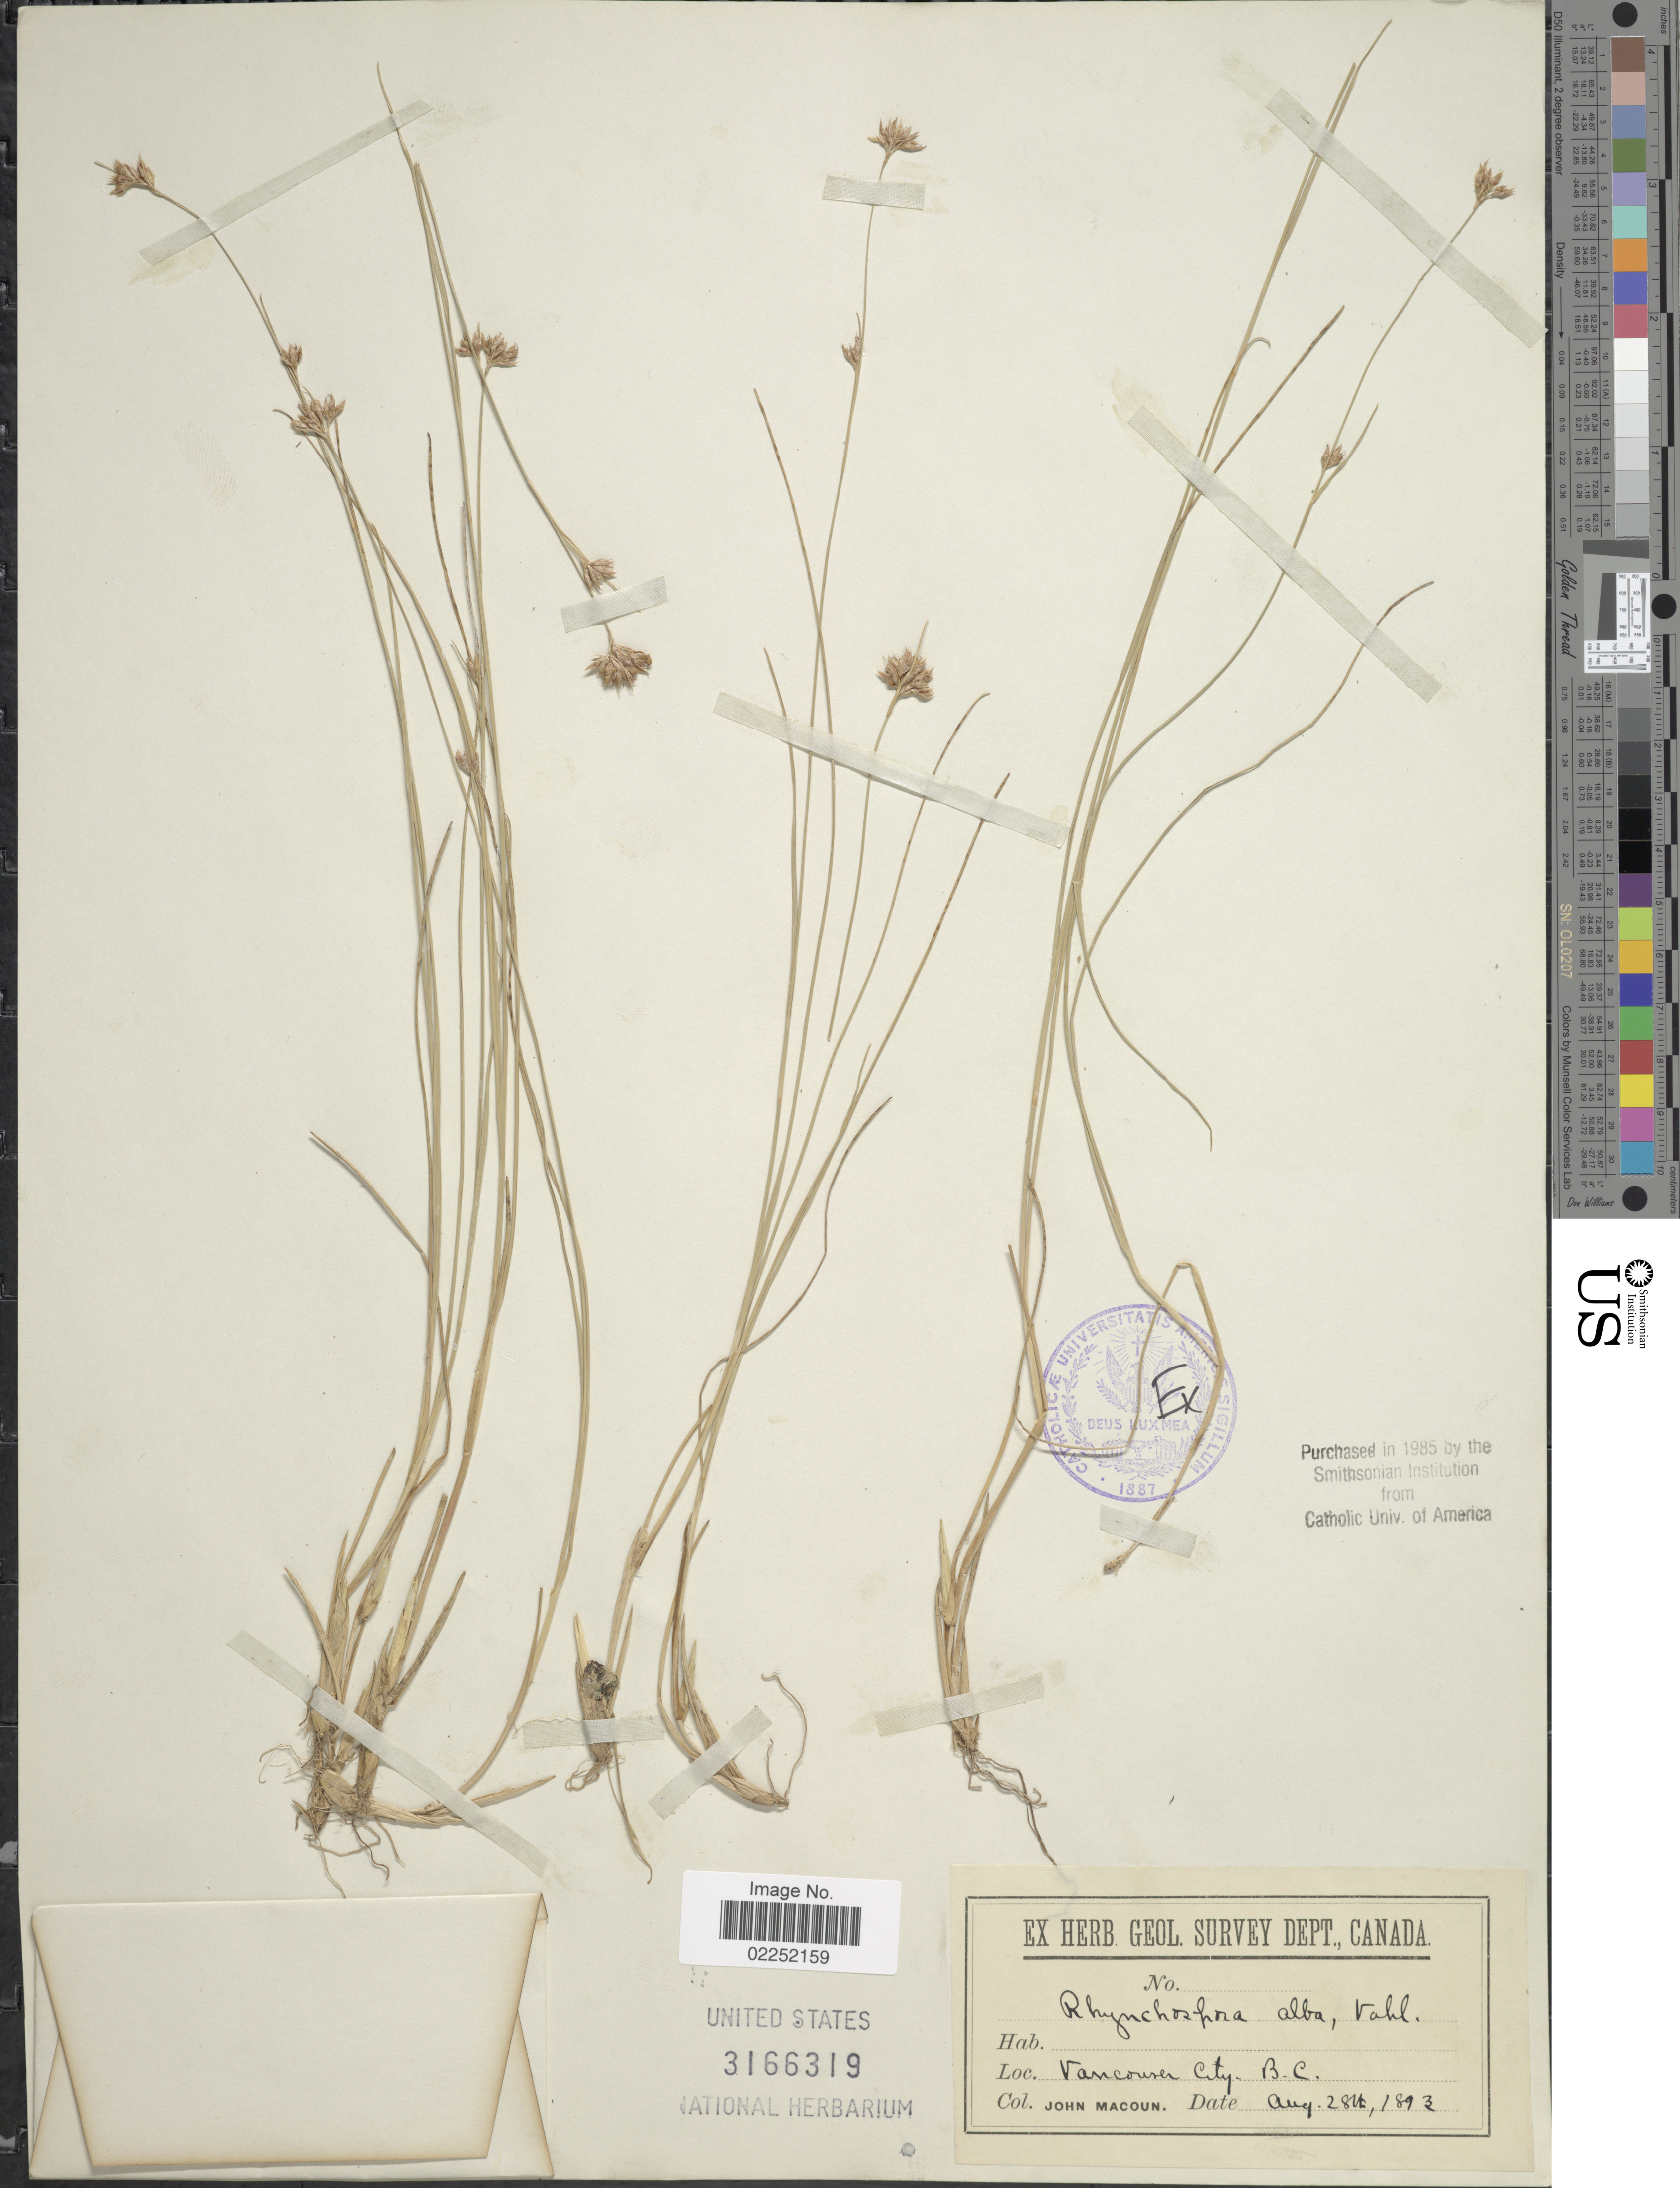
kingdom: Plantae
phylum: Tracheophyta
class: Liliopsida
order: Poales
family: Cyperaceae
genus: Rhynchospora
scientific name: Rhynchospora alba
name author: (L.) Vahl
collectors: J. Macoun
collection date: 1893-08-28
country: Canada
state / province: British Columbia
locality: Vancouver City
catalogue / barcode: US 3166319